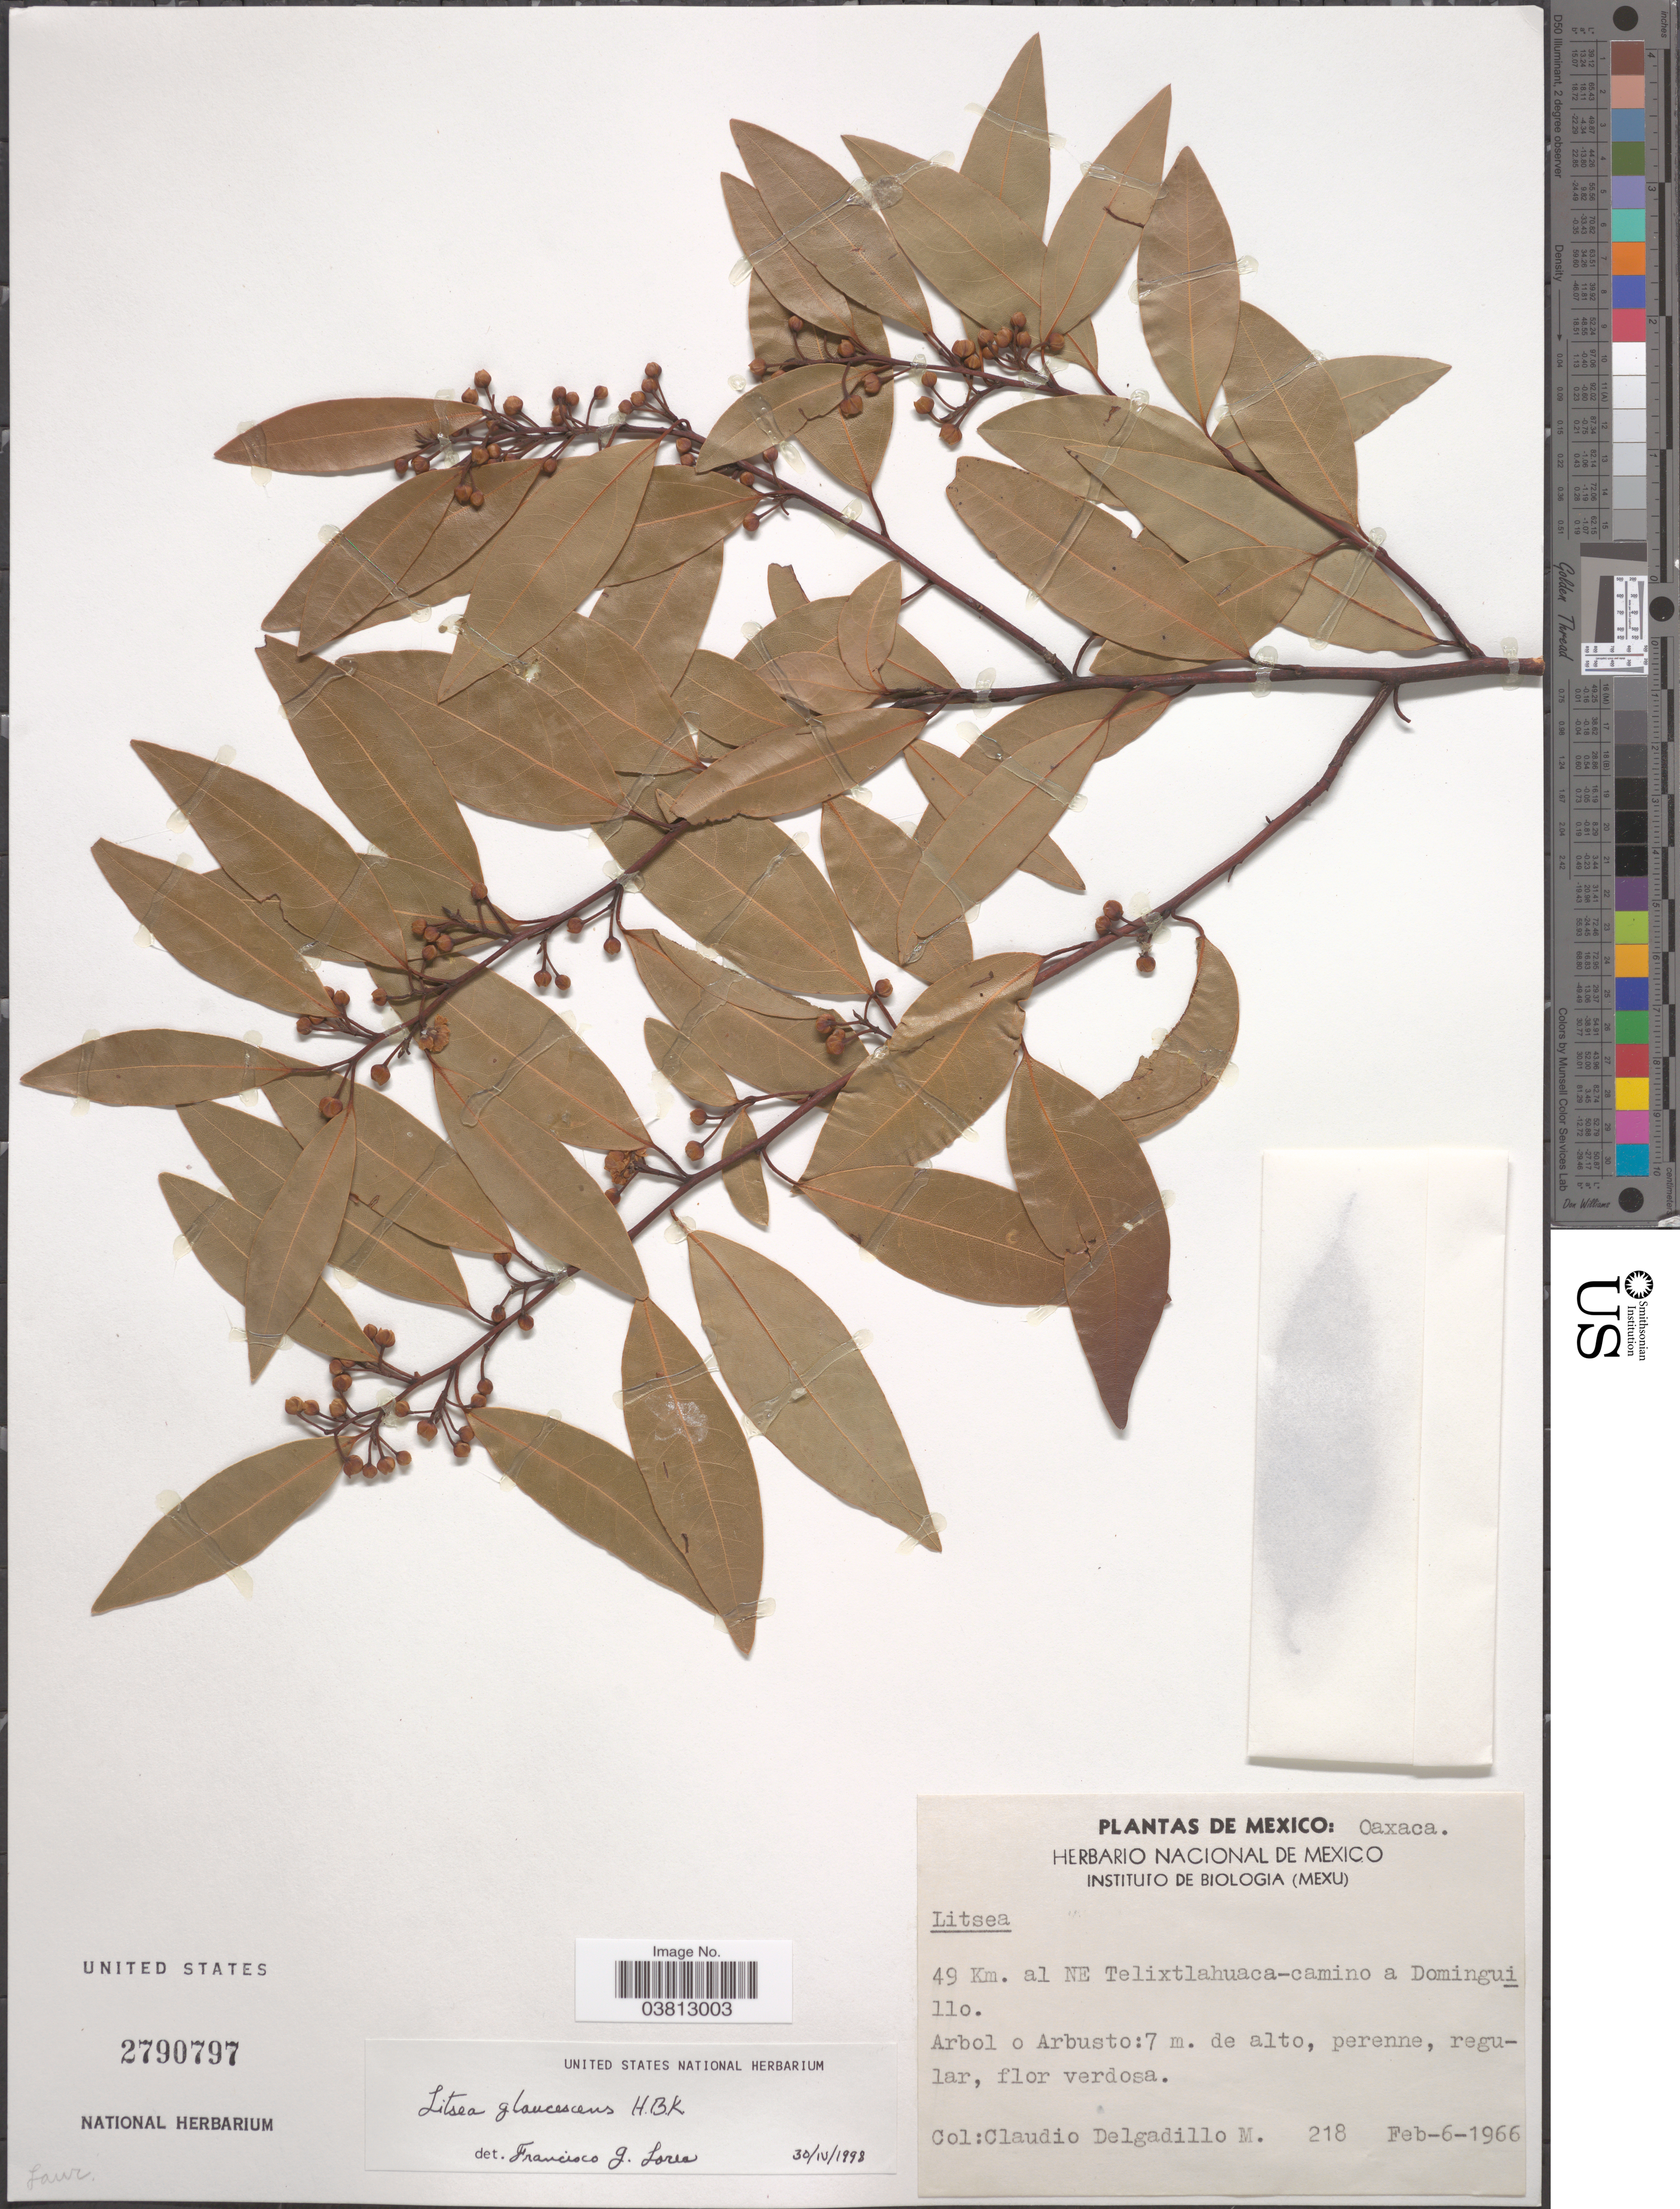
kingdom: Plantae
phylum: Tracheophyta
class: Magnoliopsida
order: Laurales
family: Lauraceae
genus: Litsea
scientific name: Litsea glaucescens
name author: Kunth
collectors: C. Delgadillo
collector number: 218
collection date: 1966-02-06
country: Mexico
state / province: Oaxaca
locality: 49 Km. al NE Telixtlahuaca-camino a Dominguillo.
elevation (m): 7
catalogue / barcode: US 2790797